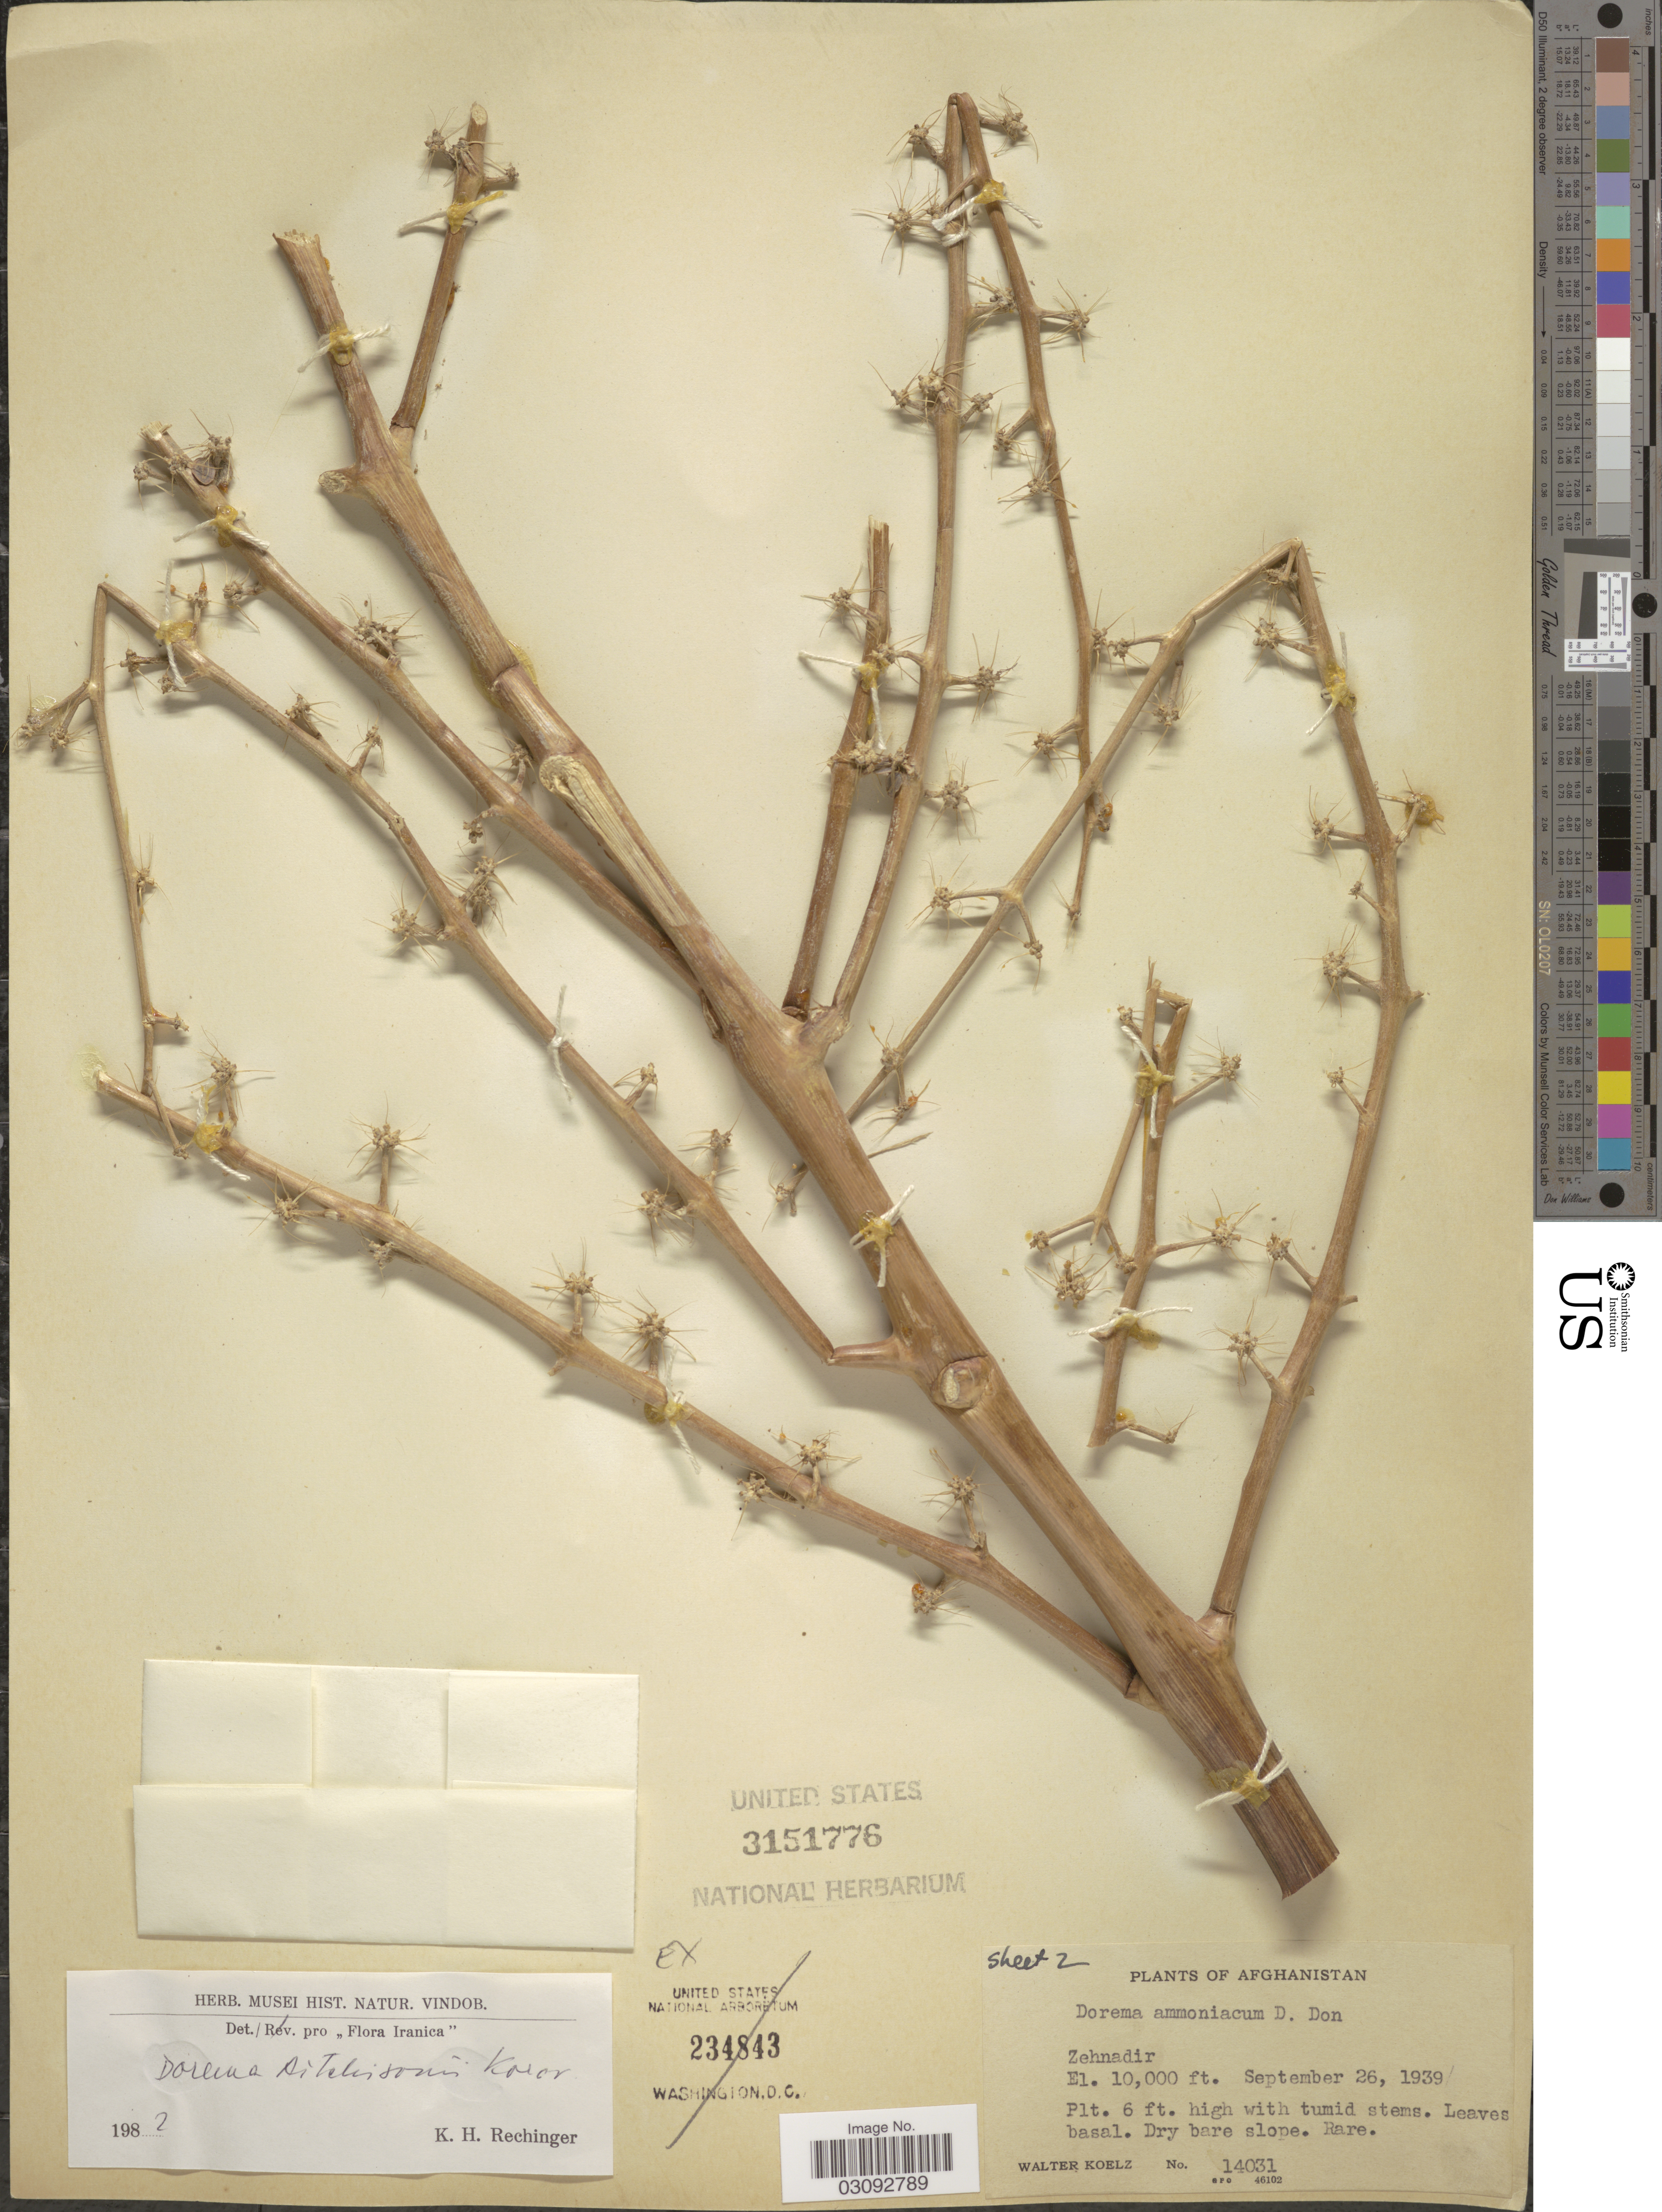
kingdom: Plantae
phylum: Tracheophyta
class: Magnoliopsida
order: Apiales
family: Apiaceae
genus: Dorema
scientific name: Dorema aitchisonii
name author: Korovin ex Pimenov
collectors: W. N. Koelz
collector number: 14031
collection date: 1939-09-26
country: Afghanistan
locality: Zehnadir.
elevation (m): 3048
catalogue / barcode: US 3151776